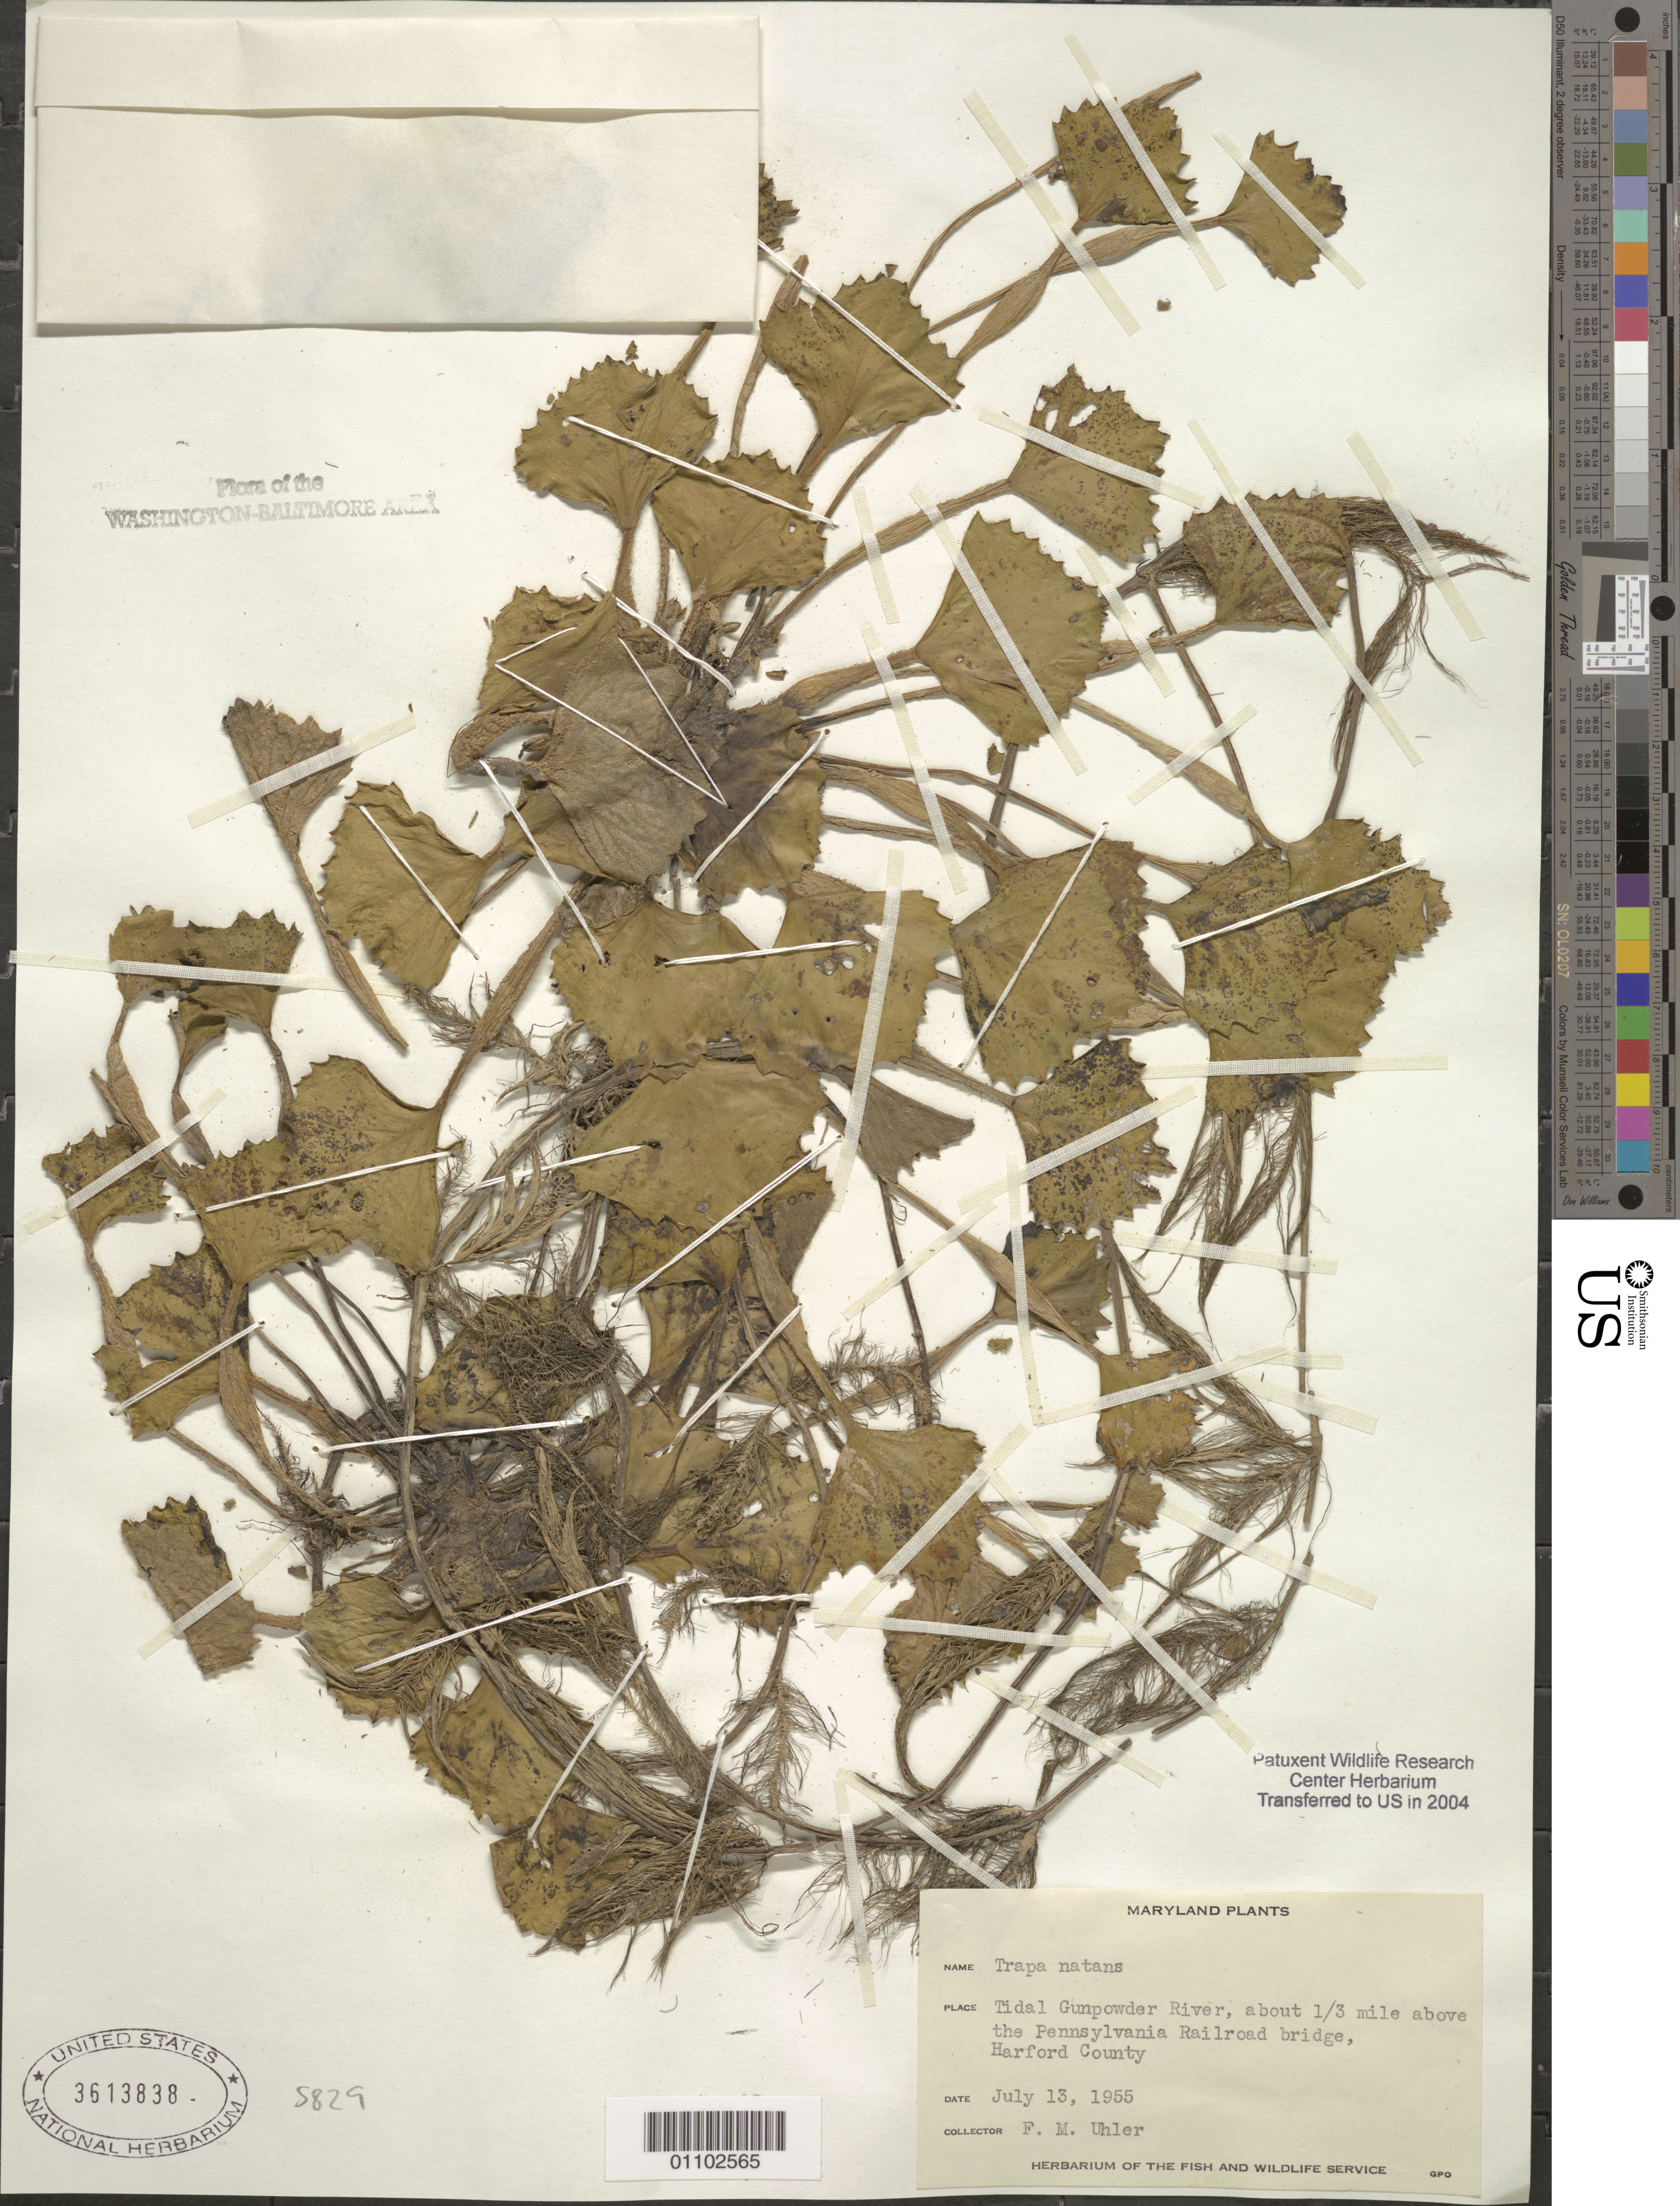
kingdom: Plantae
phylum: Tracheophyta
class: Magnoliopsida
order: Myrtales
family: Lythraceae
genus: Trapa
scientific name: Trapa natans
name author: L.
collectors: F. M. Uhler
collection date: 1955-07-13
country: United States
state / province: Maryland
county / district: Harford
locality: Tidal Gunpowder River, about 1/3 mile above the Pennsylvania Railroad bridge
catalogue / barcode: US 3613838